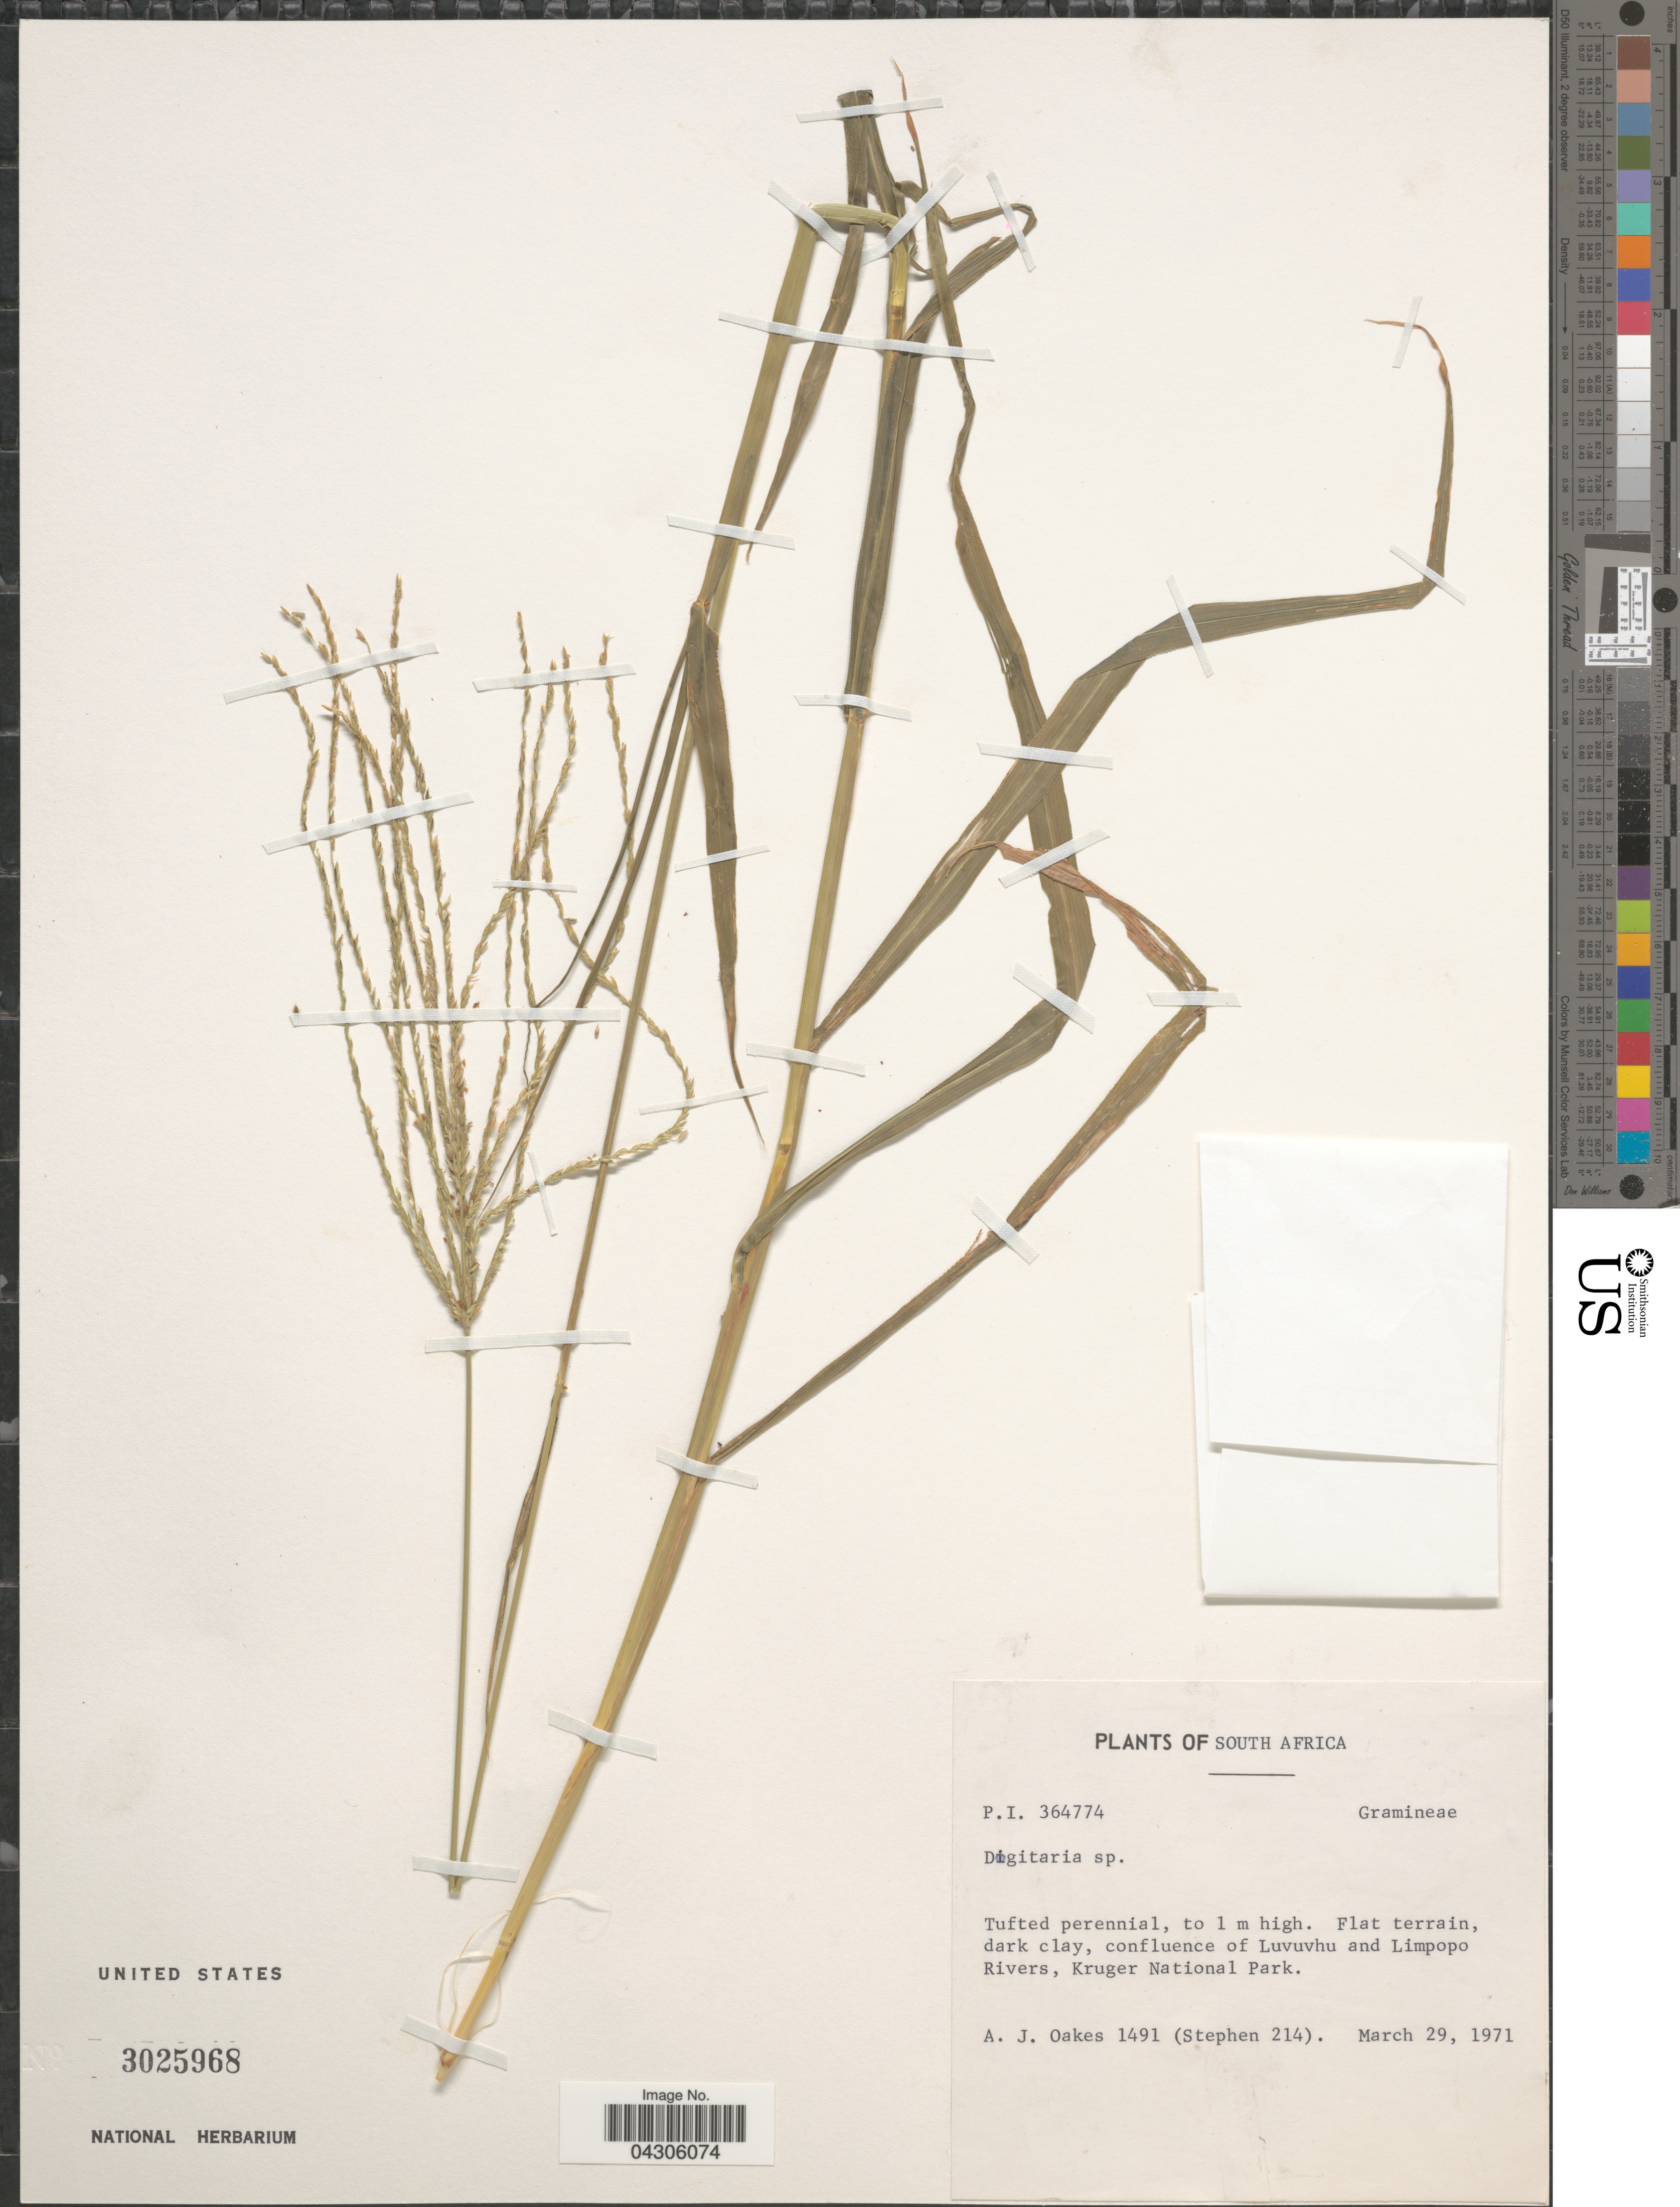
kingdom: Plantae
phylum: Tracheophyta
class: Liliopsida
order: Poales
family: Poaceae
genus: Digitaria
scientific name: Digitaria sp.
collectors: A. Oakes & Stephen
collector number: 1491/214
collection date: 1971-03-29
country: South Africa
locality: Flat terrain, dark clay, confluence of Luvuvhu and Limpopo Rivers, Kruger National Park.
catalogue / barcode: US 3025968